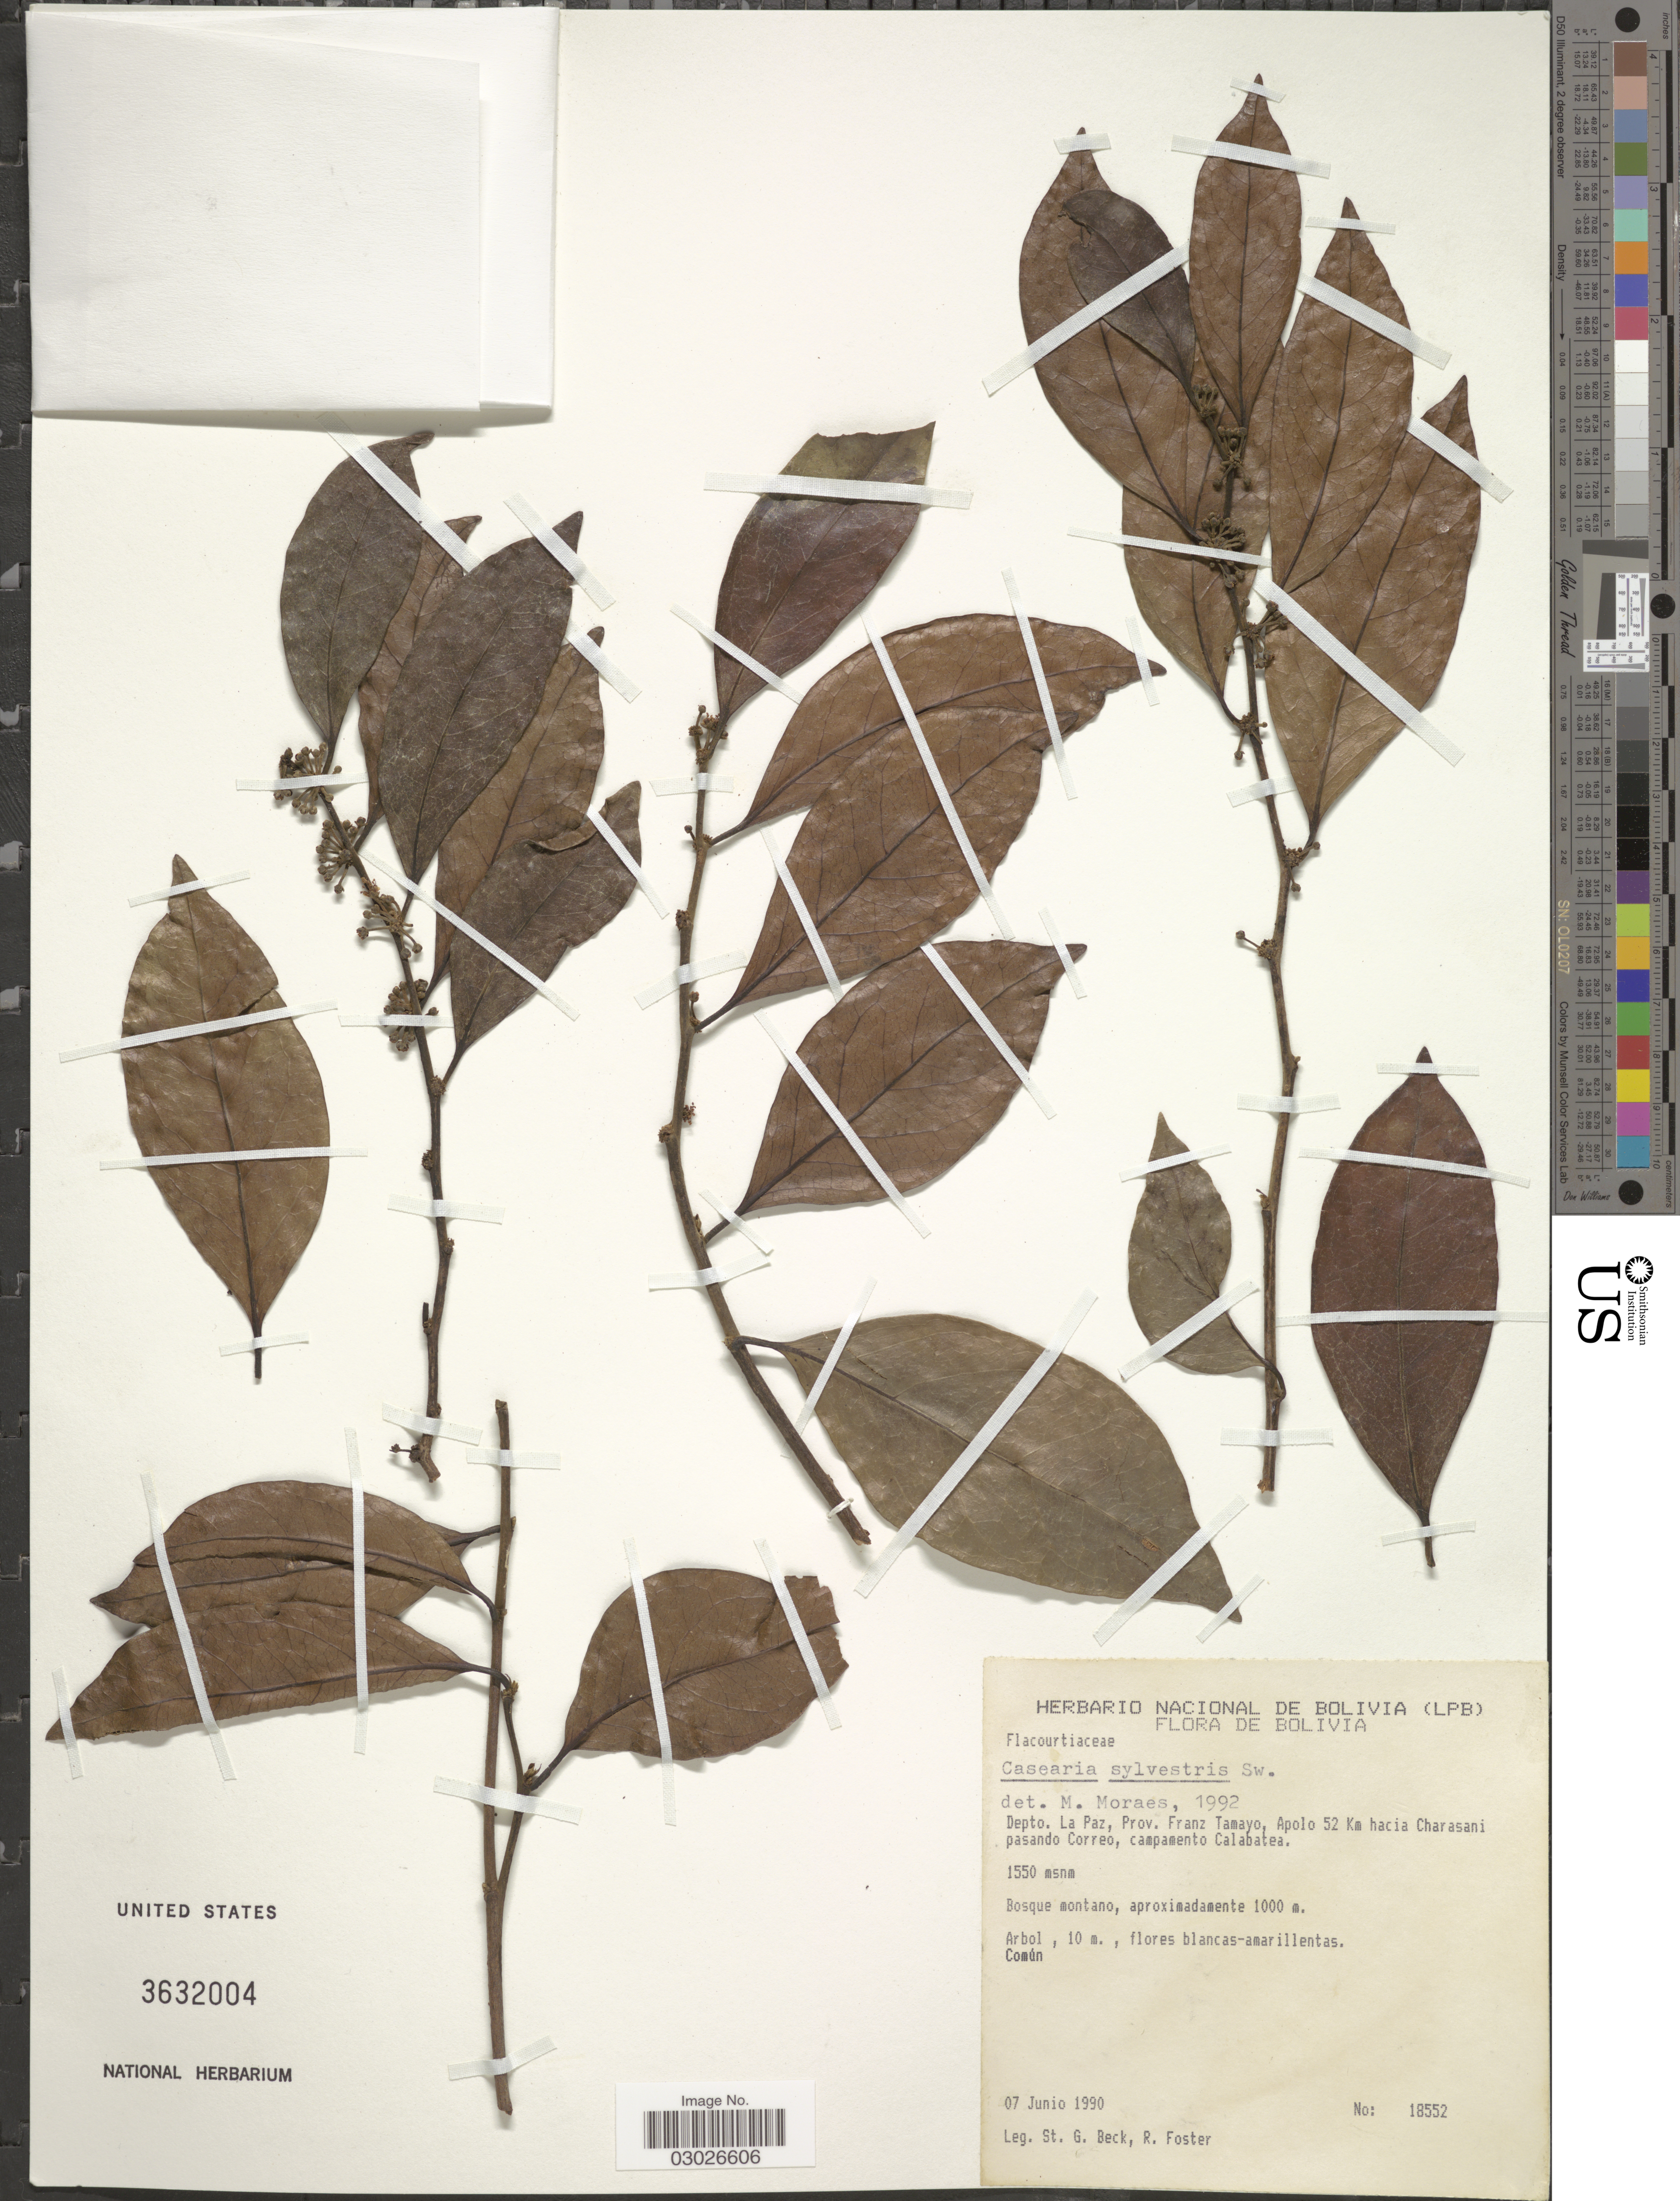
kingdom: Plantae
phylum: Tracheophyta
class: Magnoliopsida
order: Malpighiales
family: Salicaceae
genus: Casearia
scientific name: Casearia sylvestris var. sylvestris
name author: Sw.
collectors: S. G. Beck & R. Foster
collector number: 18552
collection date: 1990-06-07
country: Bolivia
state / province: La Paz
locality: Depto. La Paz, Prov. Franz Tamayo, Apolo 52 Km hacia Charasani pasando Correo, campamento Calabatea.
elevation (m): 1550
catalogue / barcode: US 3632004